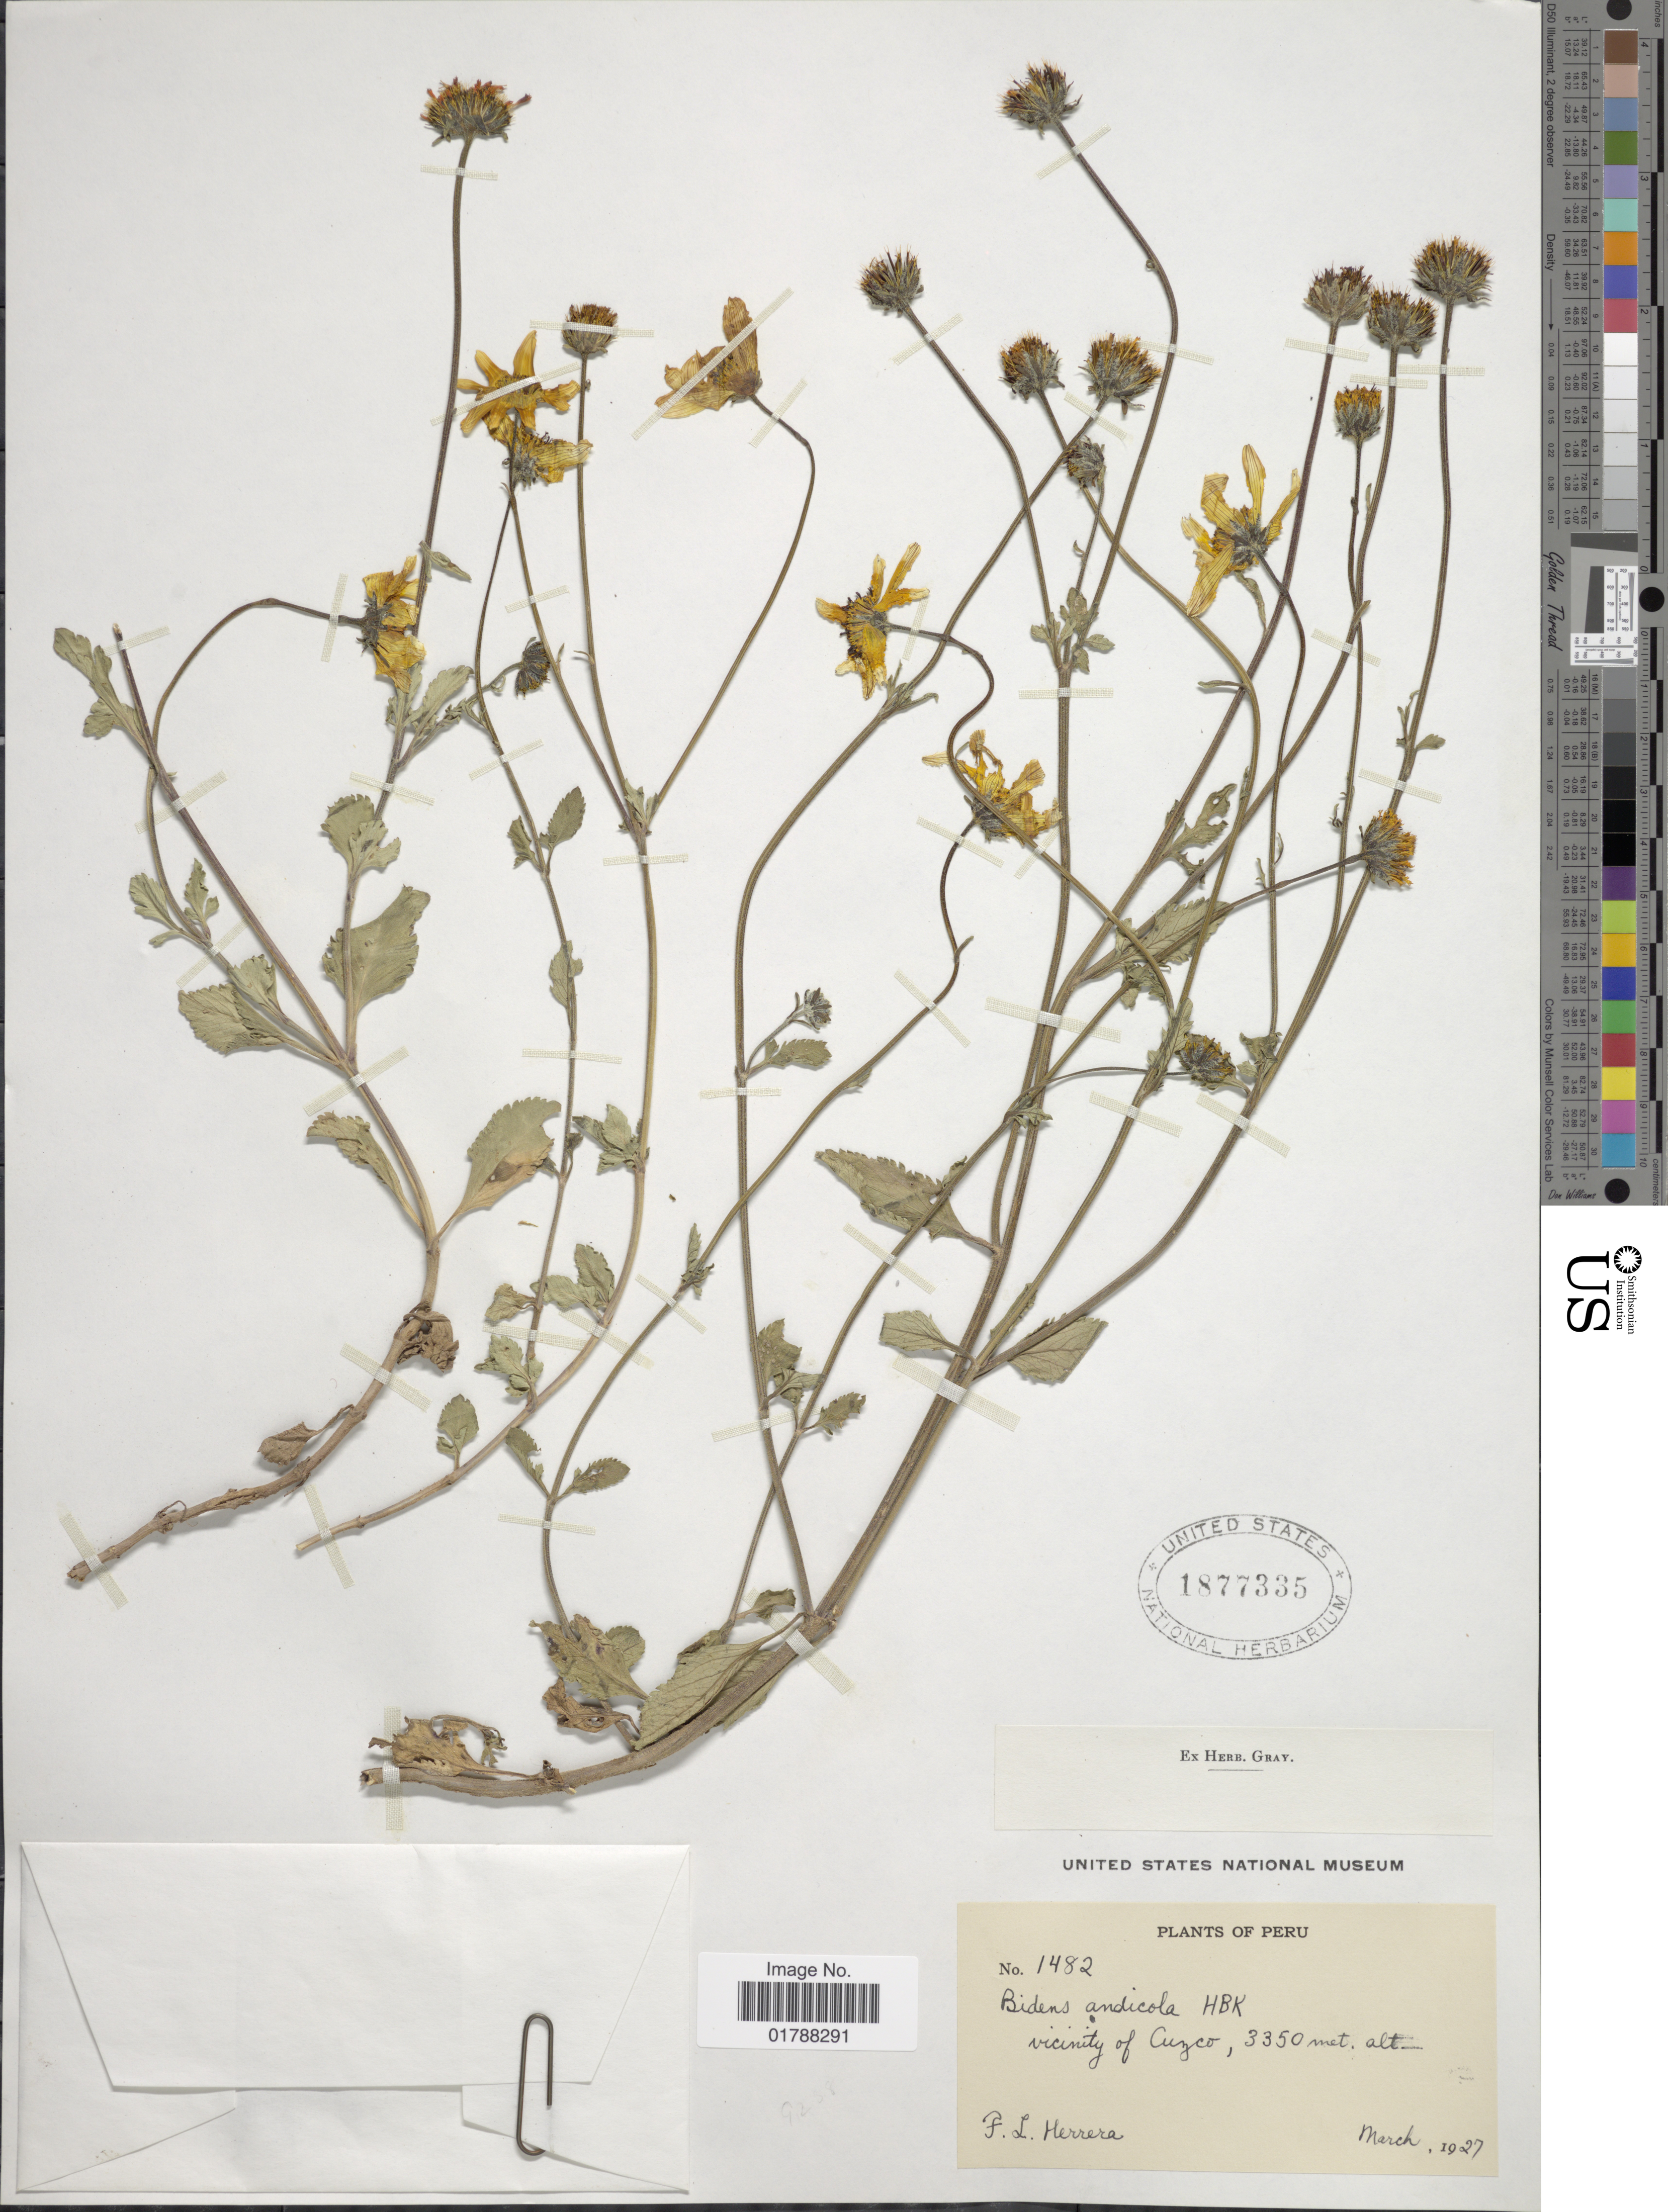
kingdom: Plantae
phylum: Tracheophyta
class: Magnoliopsida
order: Asterales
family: Asteraceae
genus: Bidens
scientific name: Bidens andicola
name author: Kunth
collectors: F. L. Herrera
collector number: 1482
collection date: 1927-03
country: Peru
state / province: Cusco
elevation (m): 3350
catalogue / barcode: US 1877335